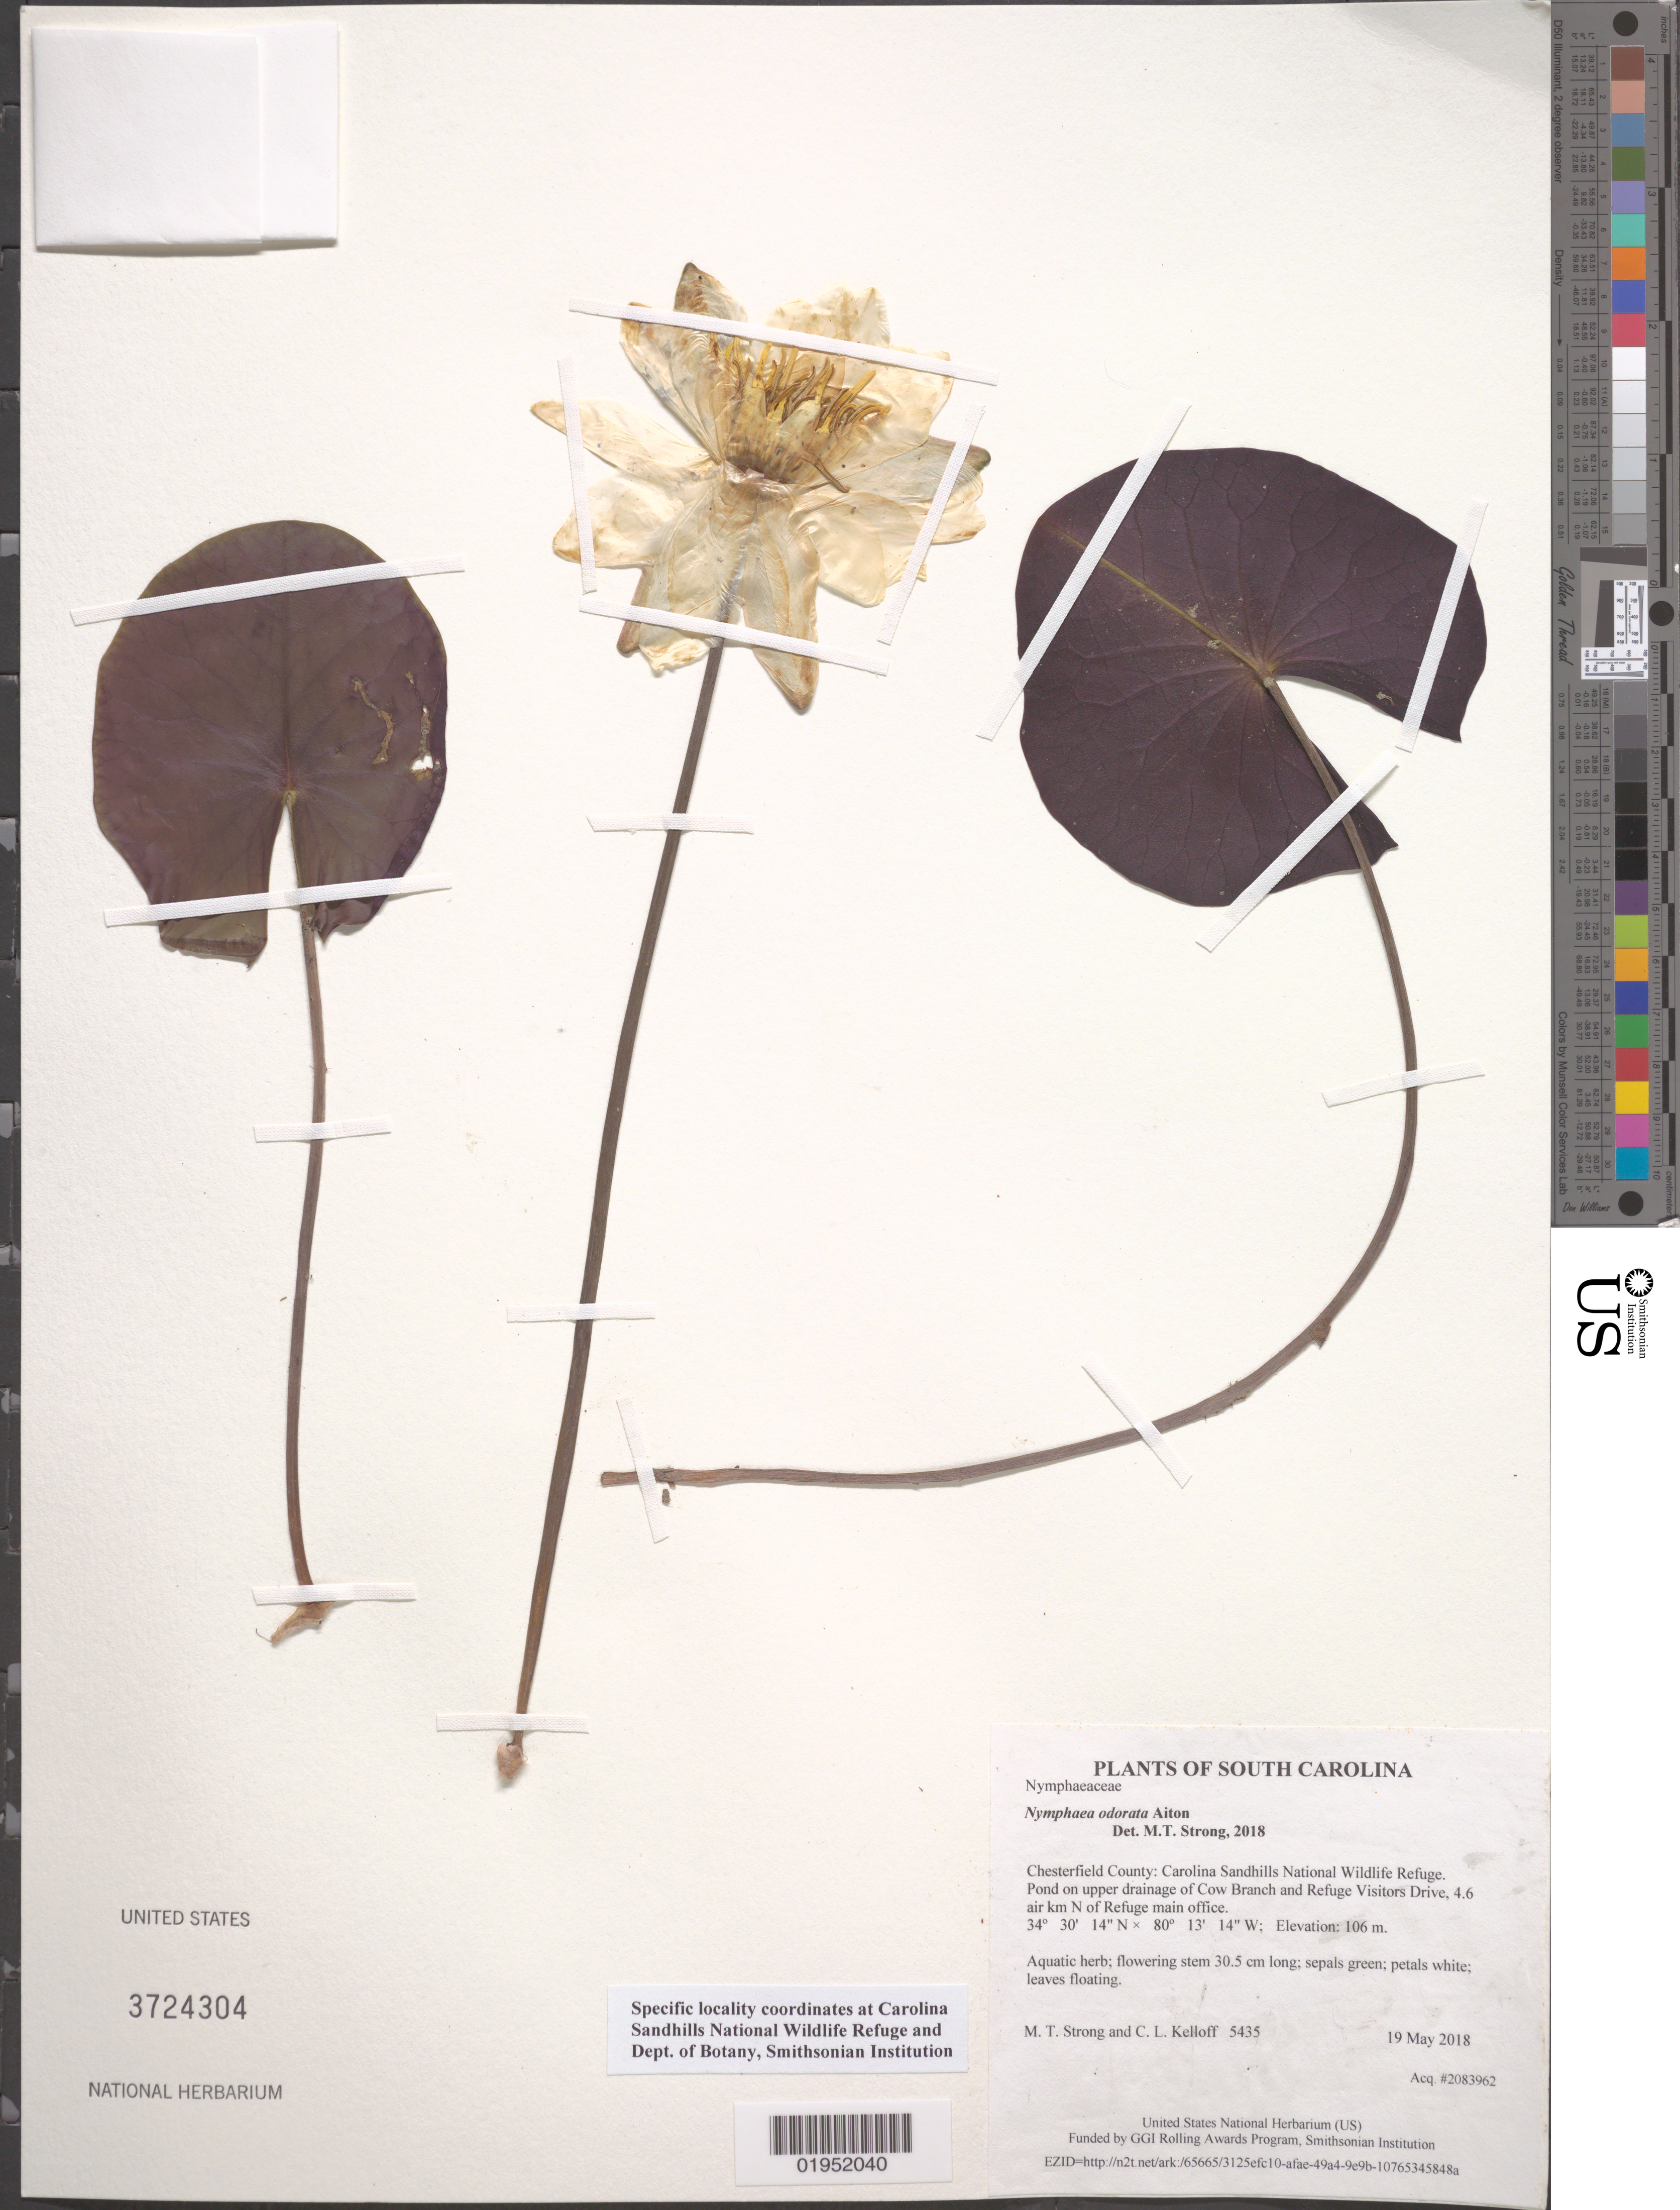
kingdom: Plantae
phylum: Tracheophyta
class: Magnoliopsida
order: Nymphaeales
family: Nymphaeaceae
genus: Nymphaea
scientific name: Nymphaea odorata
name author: Aiton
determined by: Strong, Mark T., (BOT), Smithsonian Institution - National Museum of Natural History (UNITED STATES)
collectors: M. T. Strong & C. L. Kelloff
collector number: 5435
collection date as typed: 19 May 2018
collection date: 2018-05-19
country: United States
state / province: South Carolina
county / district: Chesterfield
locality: Carolina Sandhills National Wildlife Refuge. Pond on upper drainage of Cow Branch and Refuge Visitors Drive, 4.6 air km N of Refuge main office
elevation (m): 106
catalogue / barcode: US 3724304